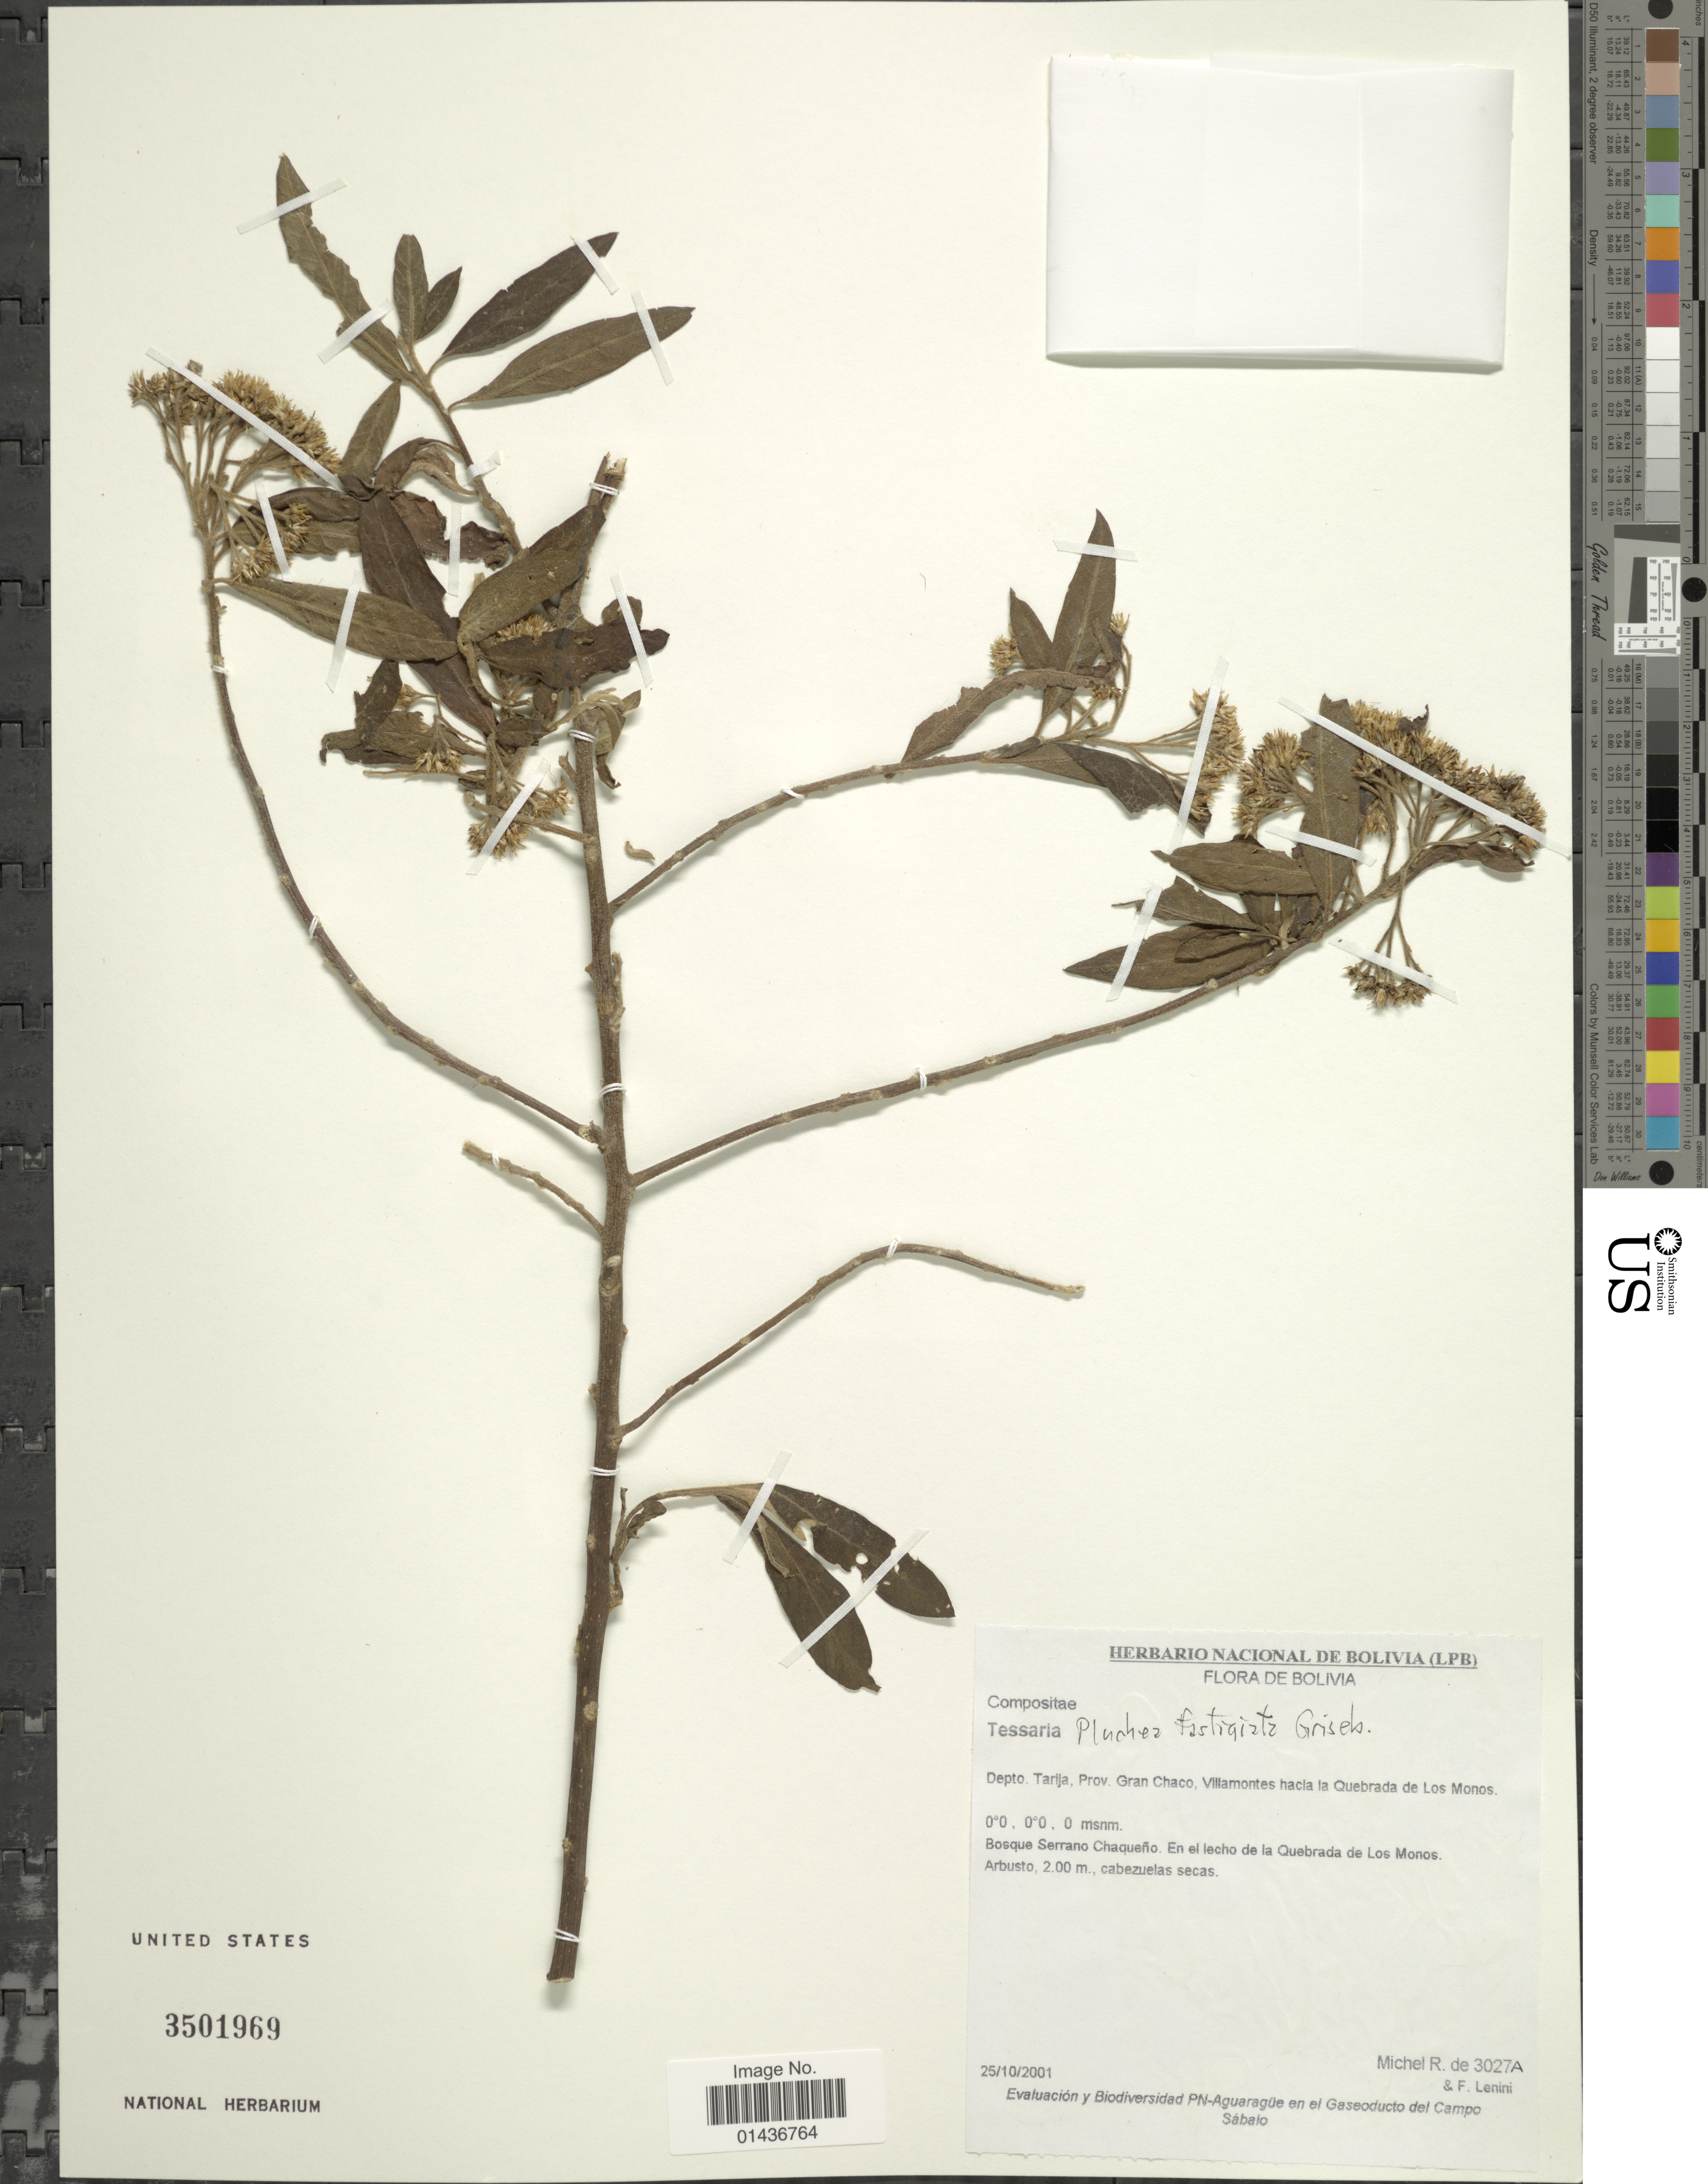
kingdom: Plantae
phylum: Tracheophyta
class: Magnoliopsida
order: Asterales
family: Asteraceae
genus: Pluchea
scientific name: Pluchea fastigiata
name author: Griseb.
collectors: R. d. Michel & F. Lenini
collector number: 3027A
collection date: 2001-10-25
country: Bolivia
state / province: Tarija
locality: Depto. Tarija, Prov. Gran Chaco, Villamontes hacia la Quebrada de Los Monos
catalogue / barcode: US 3501969